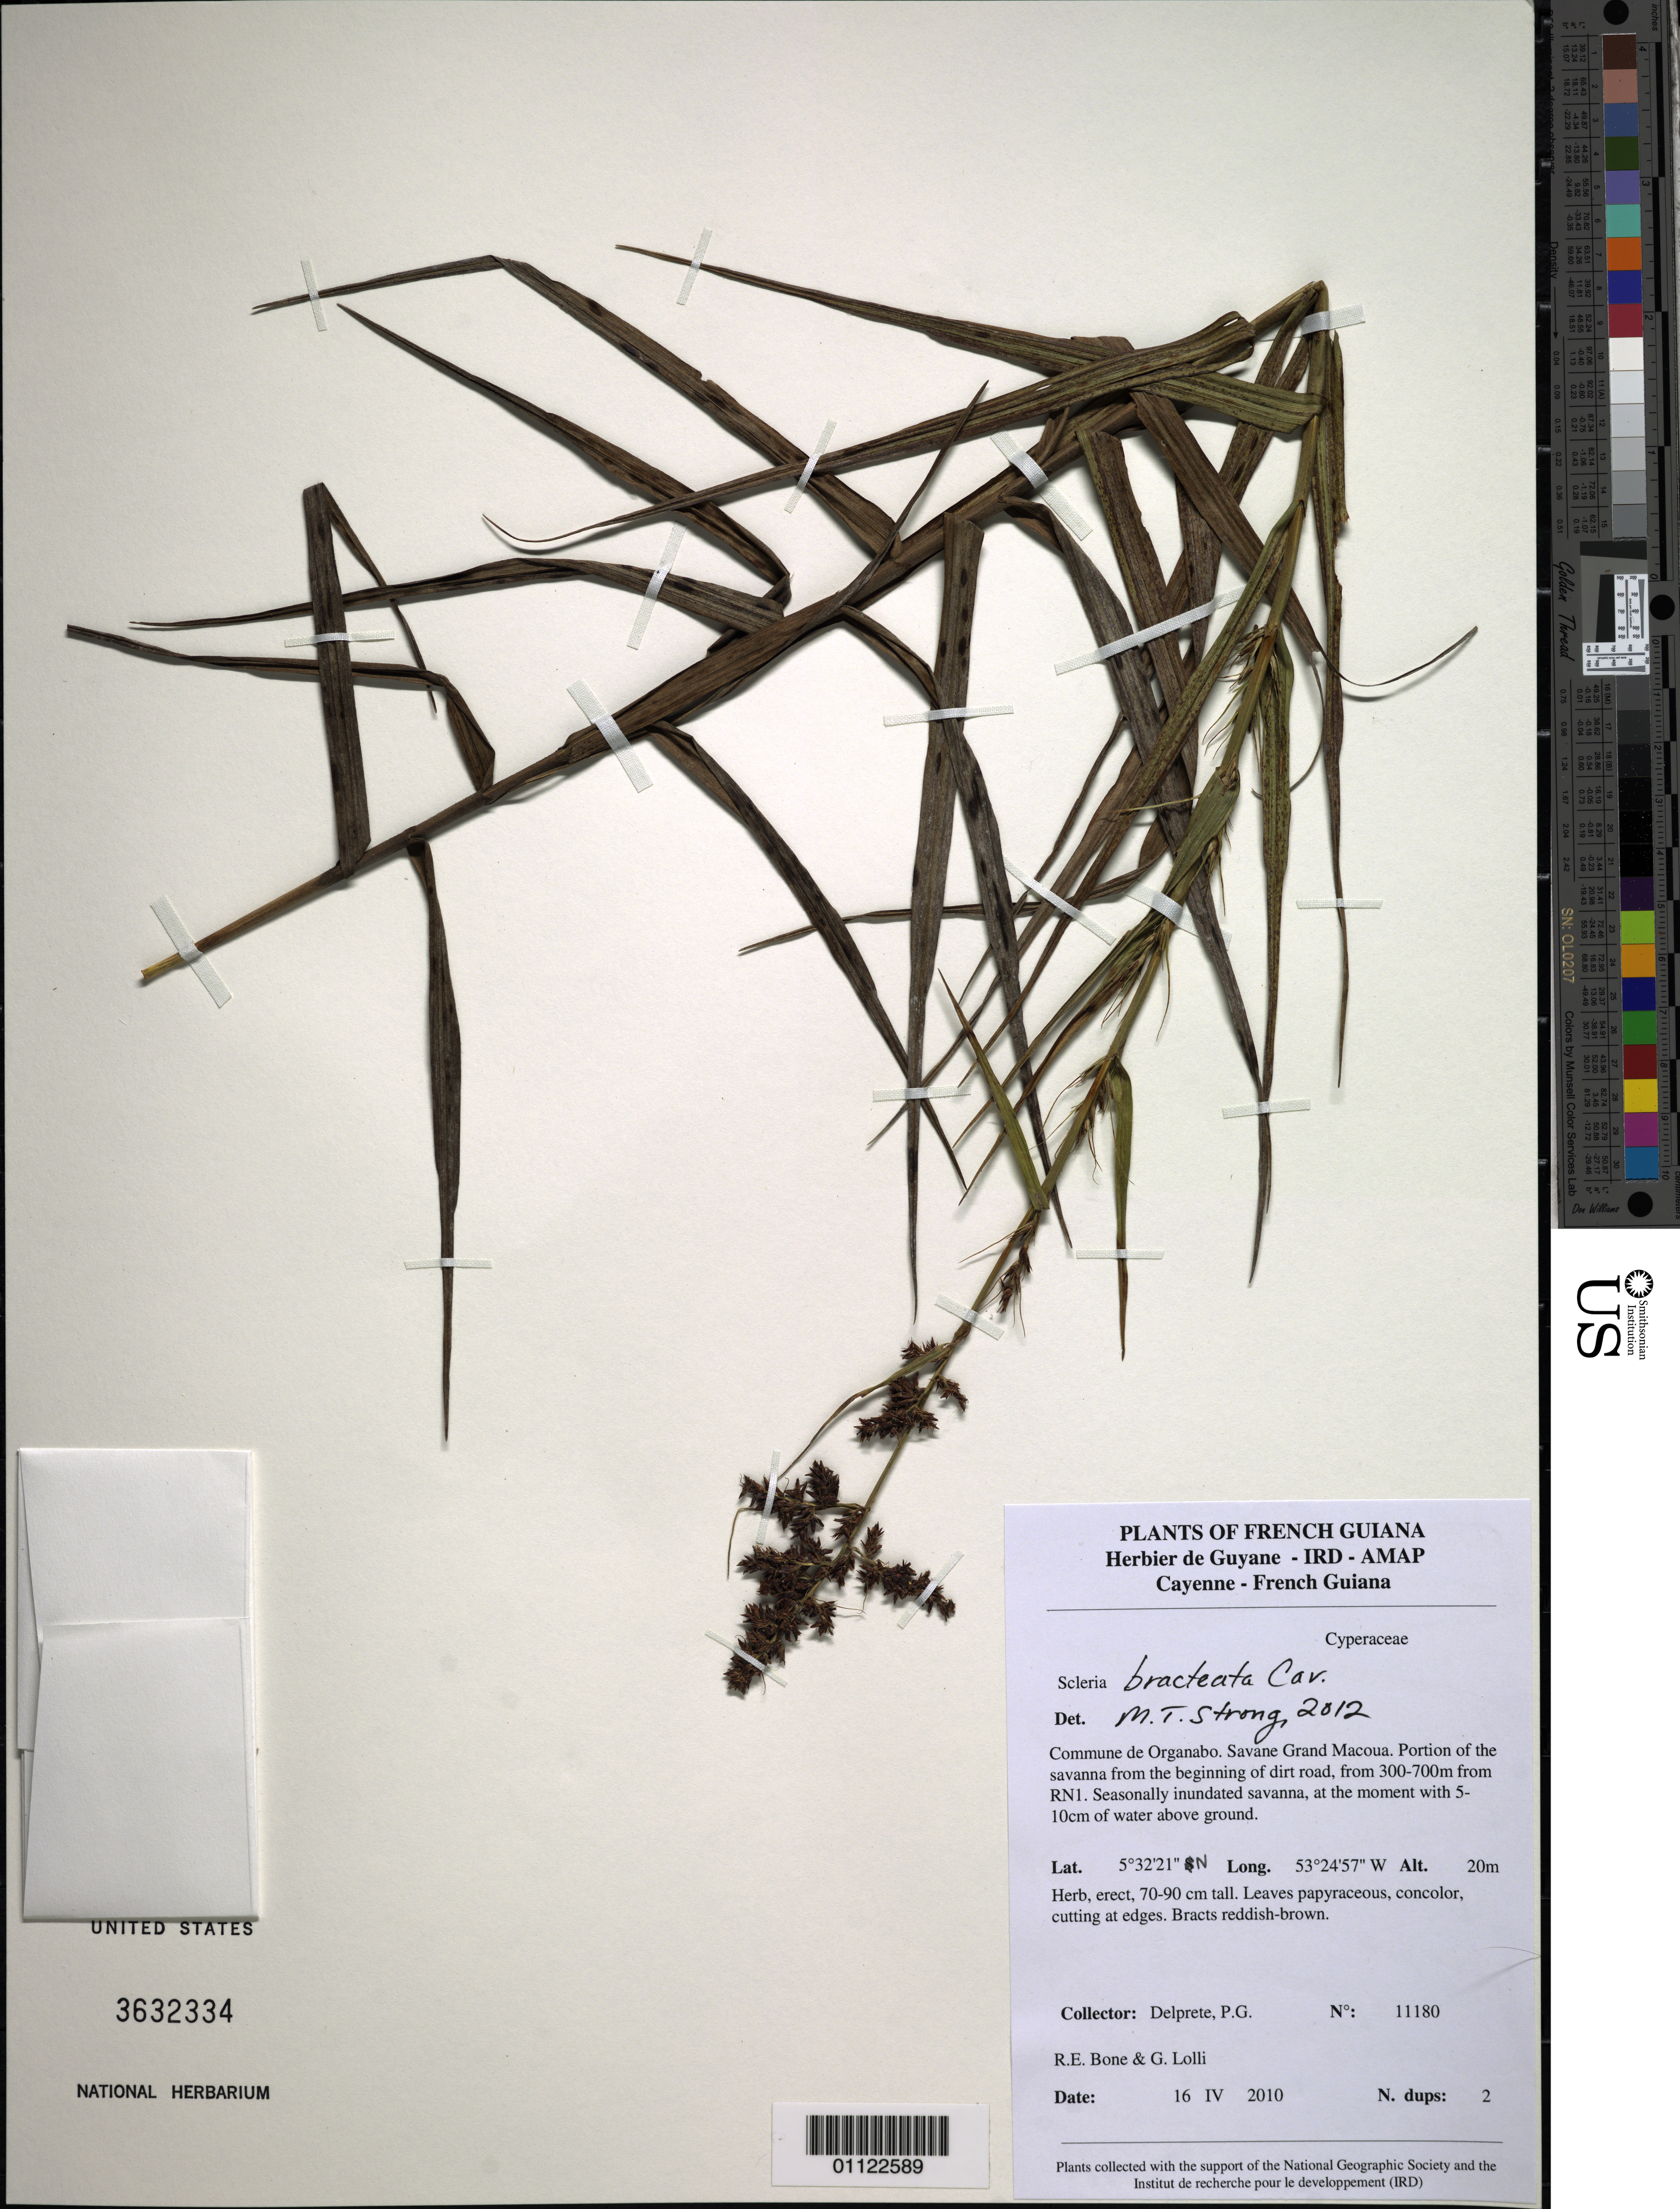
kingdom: Plantae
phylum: Tracheophyta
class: Liliopsida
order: Poales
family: Cyperaceae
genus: Scleria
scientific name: Scleria bracteata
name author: Cav.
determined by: Strong, M. T., (US), Smithsonian Institution - National Museum of Natural History (UNITED STATES)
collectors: P. G. Delprete, R. Bone & G. Lolli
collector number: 11180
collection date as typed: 16-Apr-10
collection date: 1910-04-16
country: French Guiana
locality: Commune de Oraganabo. Savane Grand Macoua. Portion of the savanna from the beginning of dirt road, from 300-700m from RN1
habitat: Seasonally inundated savanna, at the moement with 5-10cm of water above ground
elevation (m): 20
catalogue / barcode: US 3632334